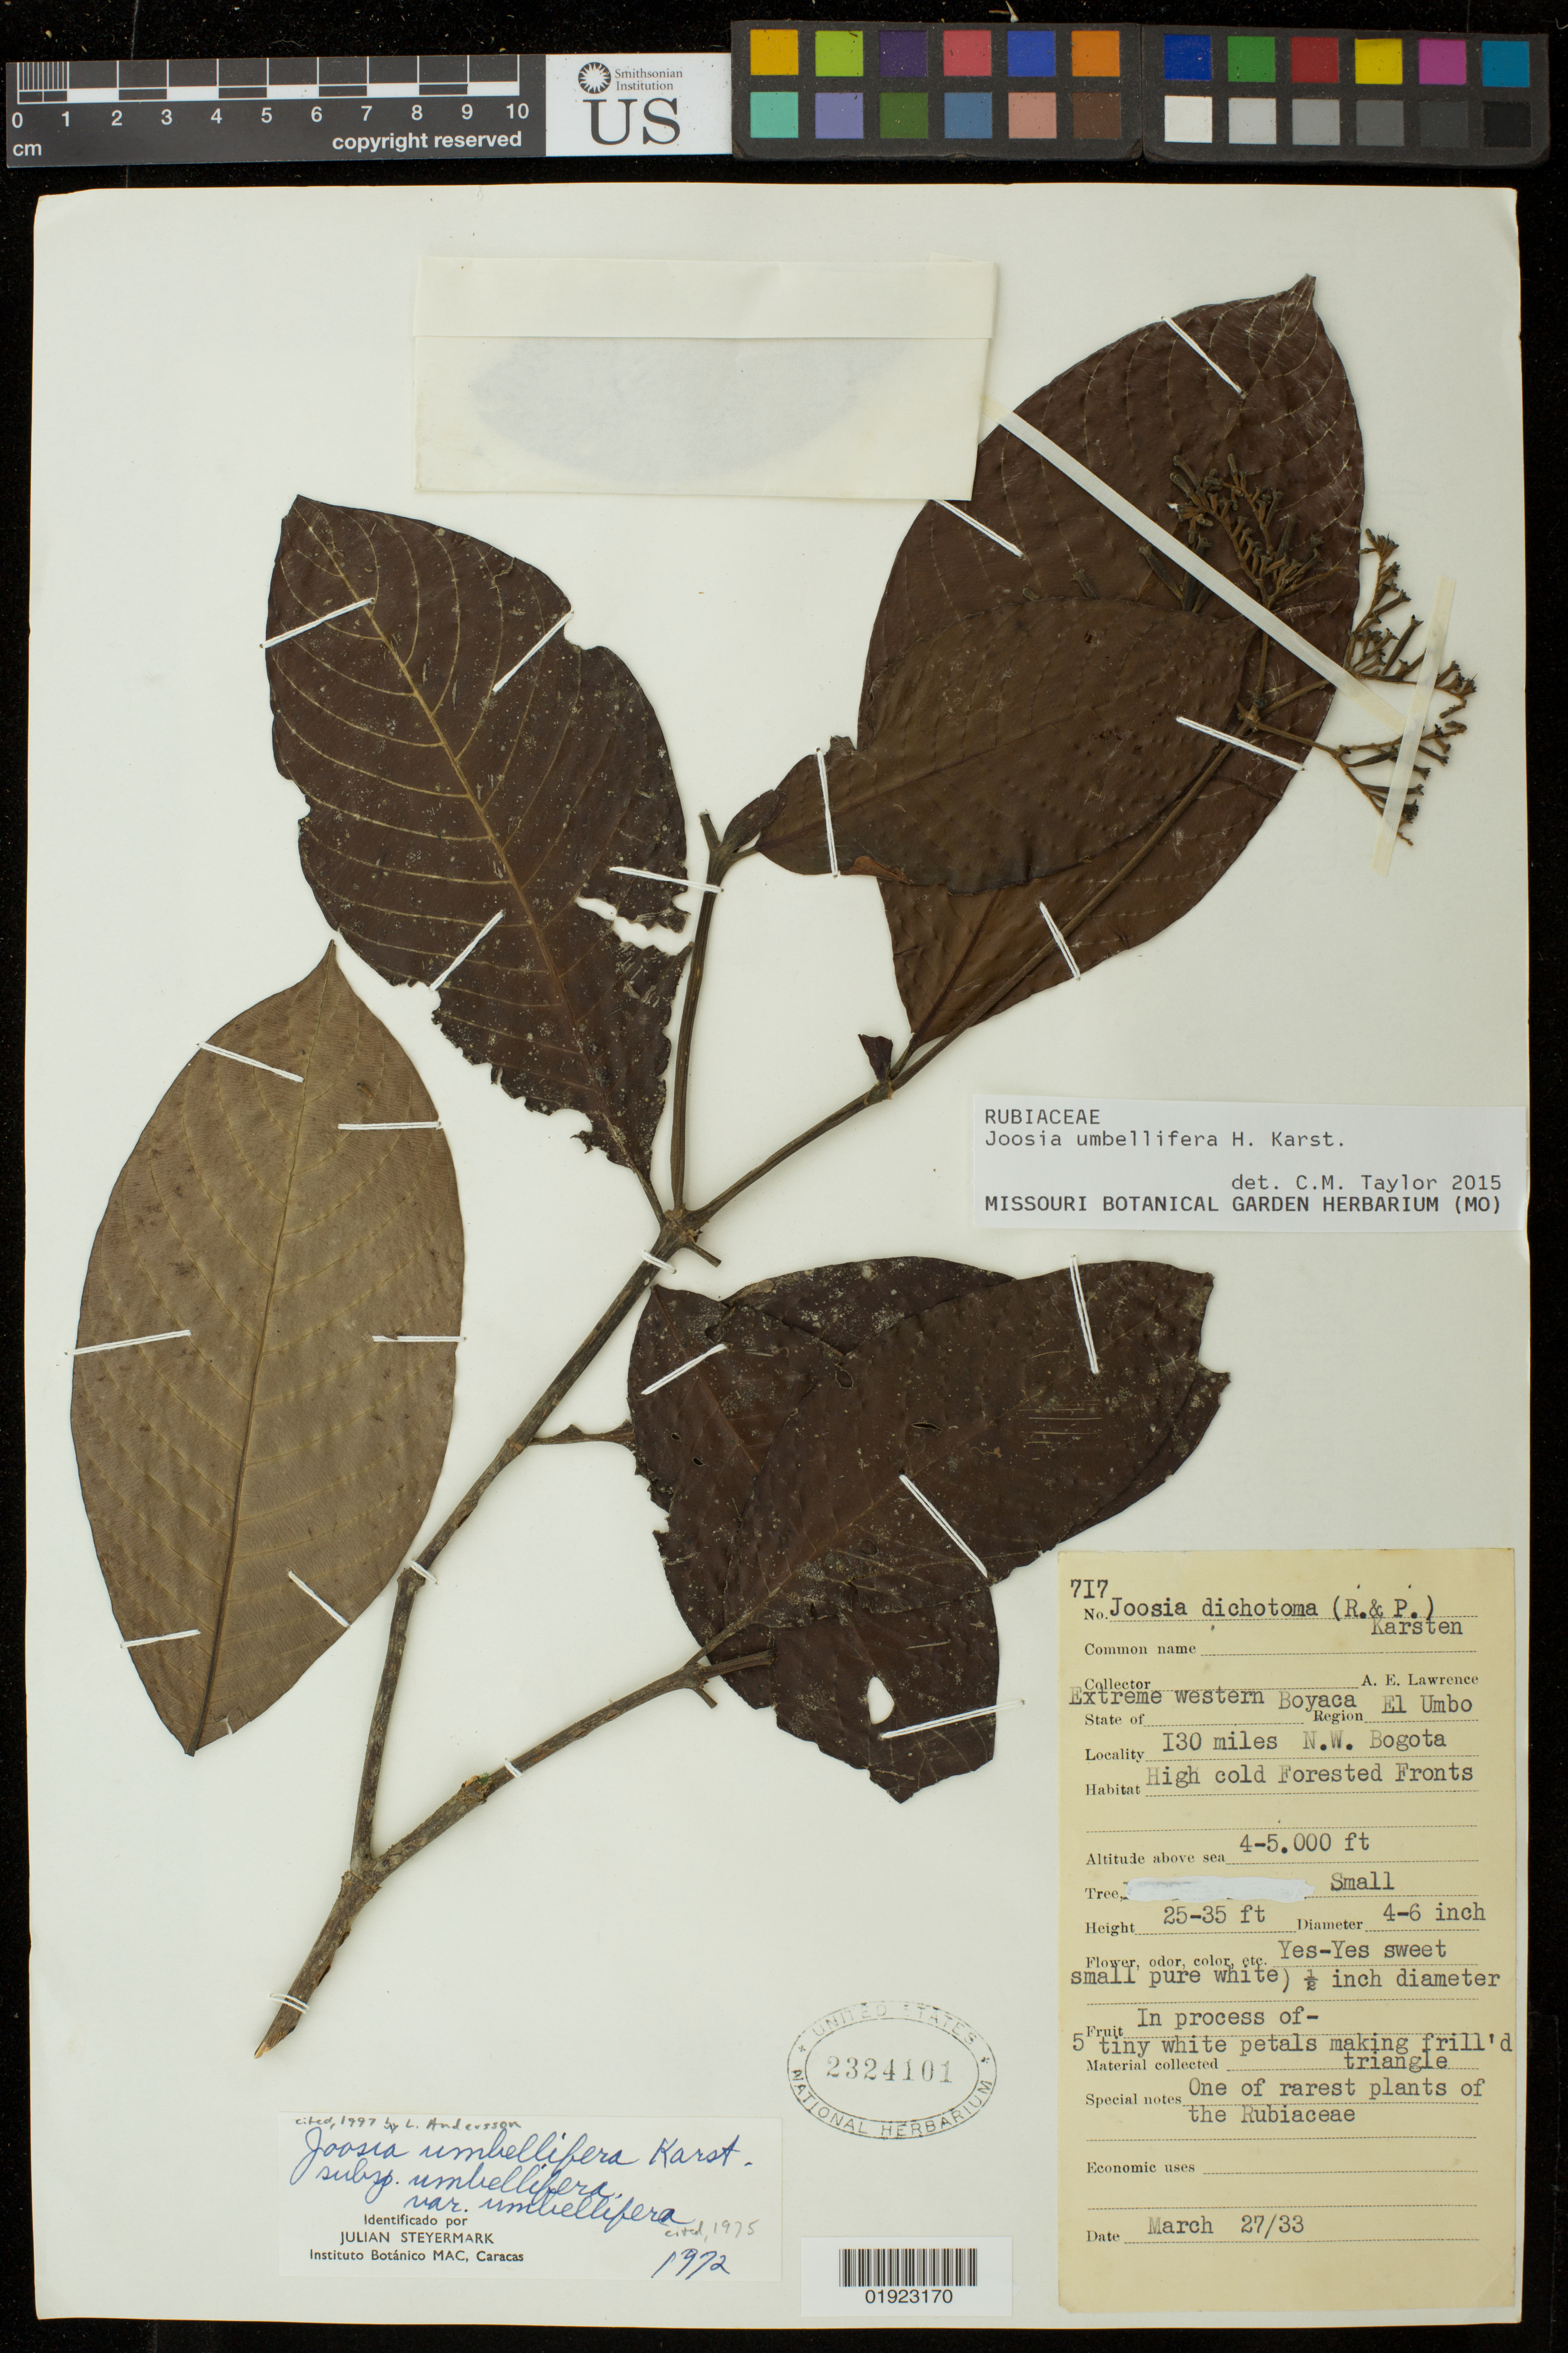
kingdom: Plantae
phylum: Tracheophyta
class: Magnoliopsida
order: Gentianales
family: Rubiaceae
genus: Joosia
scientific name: Joosia umbellifera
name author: H. Karst.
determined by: Taylor, Charlotte M.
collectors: A. Lawrence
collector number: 717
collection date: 1933-03-27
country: Colombia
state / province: Boyacá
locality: El Umbo Region. Extreme western Boyaca. 130 miles NW Bogota.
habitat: High cold forested fronts.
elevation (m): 1219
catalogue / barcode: US 2324101